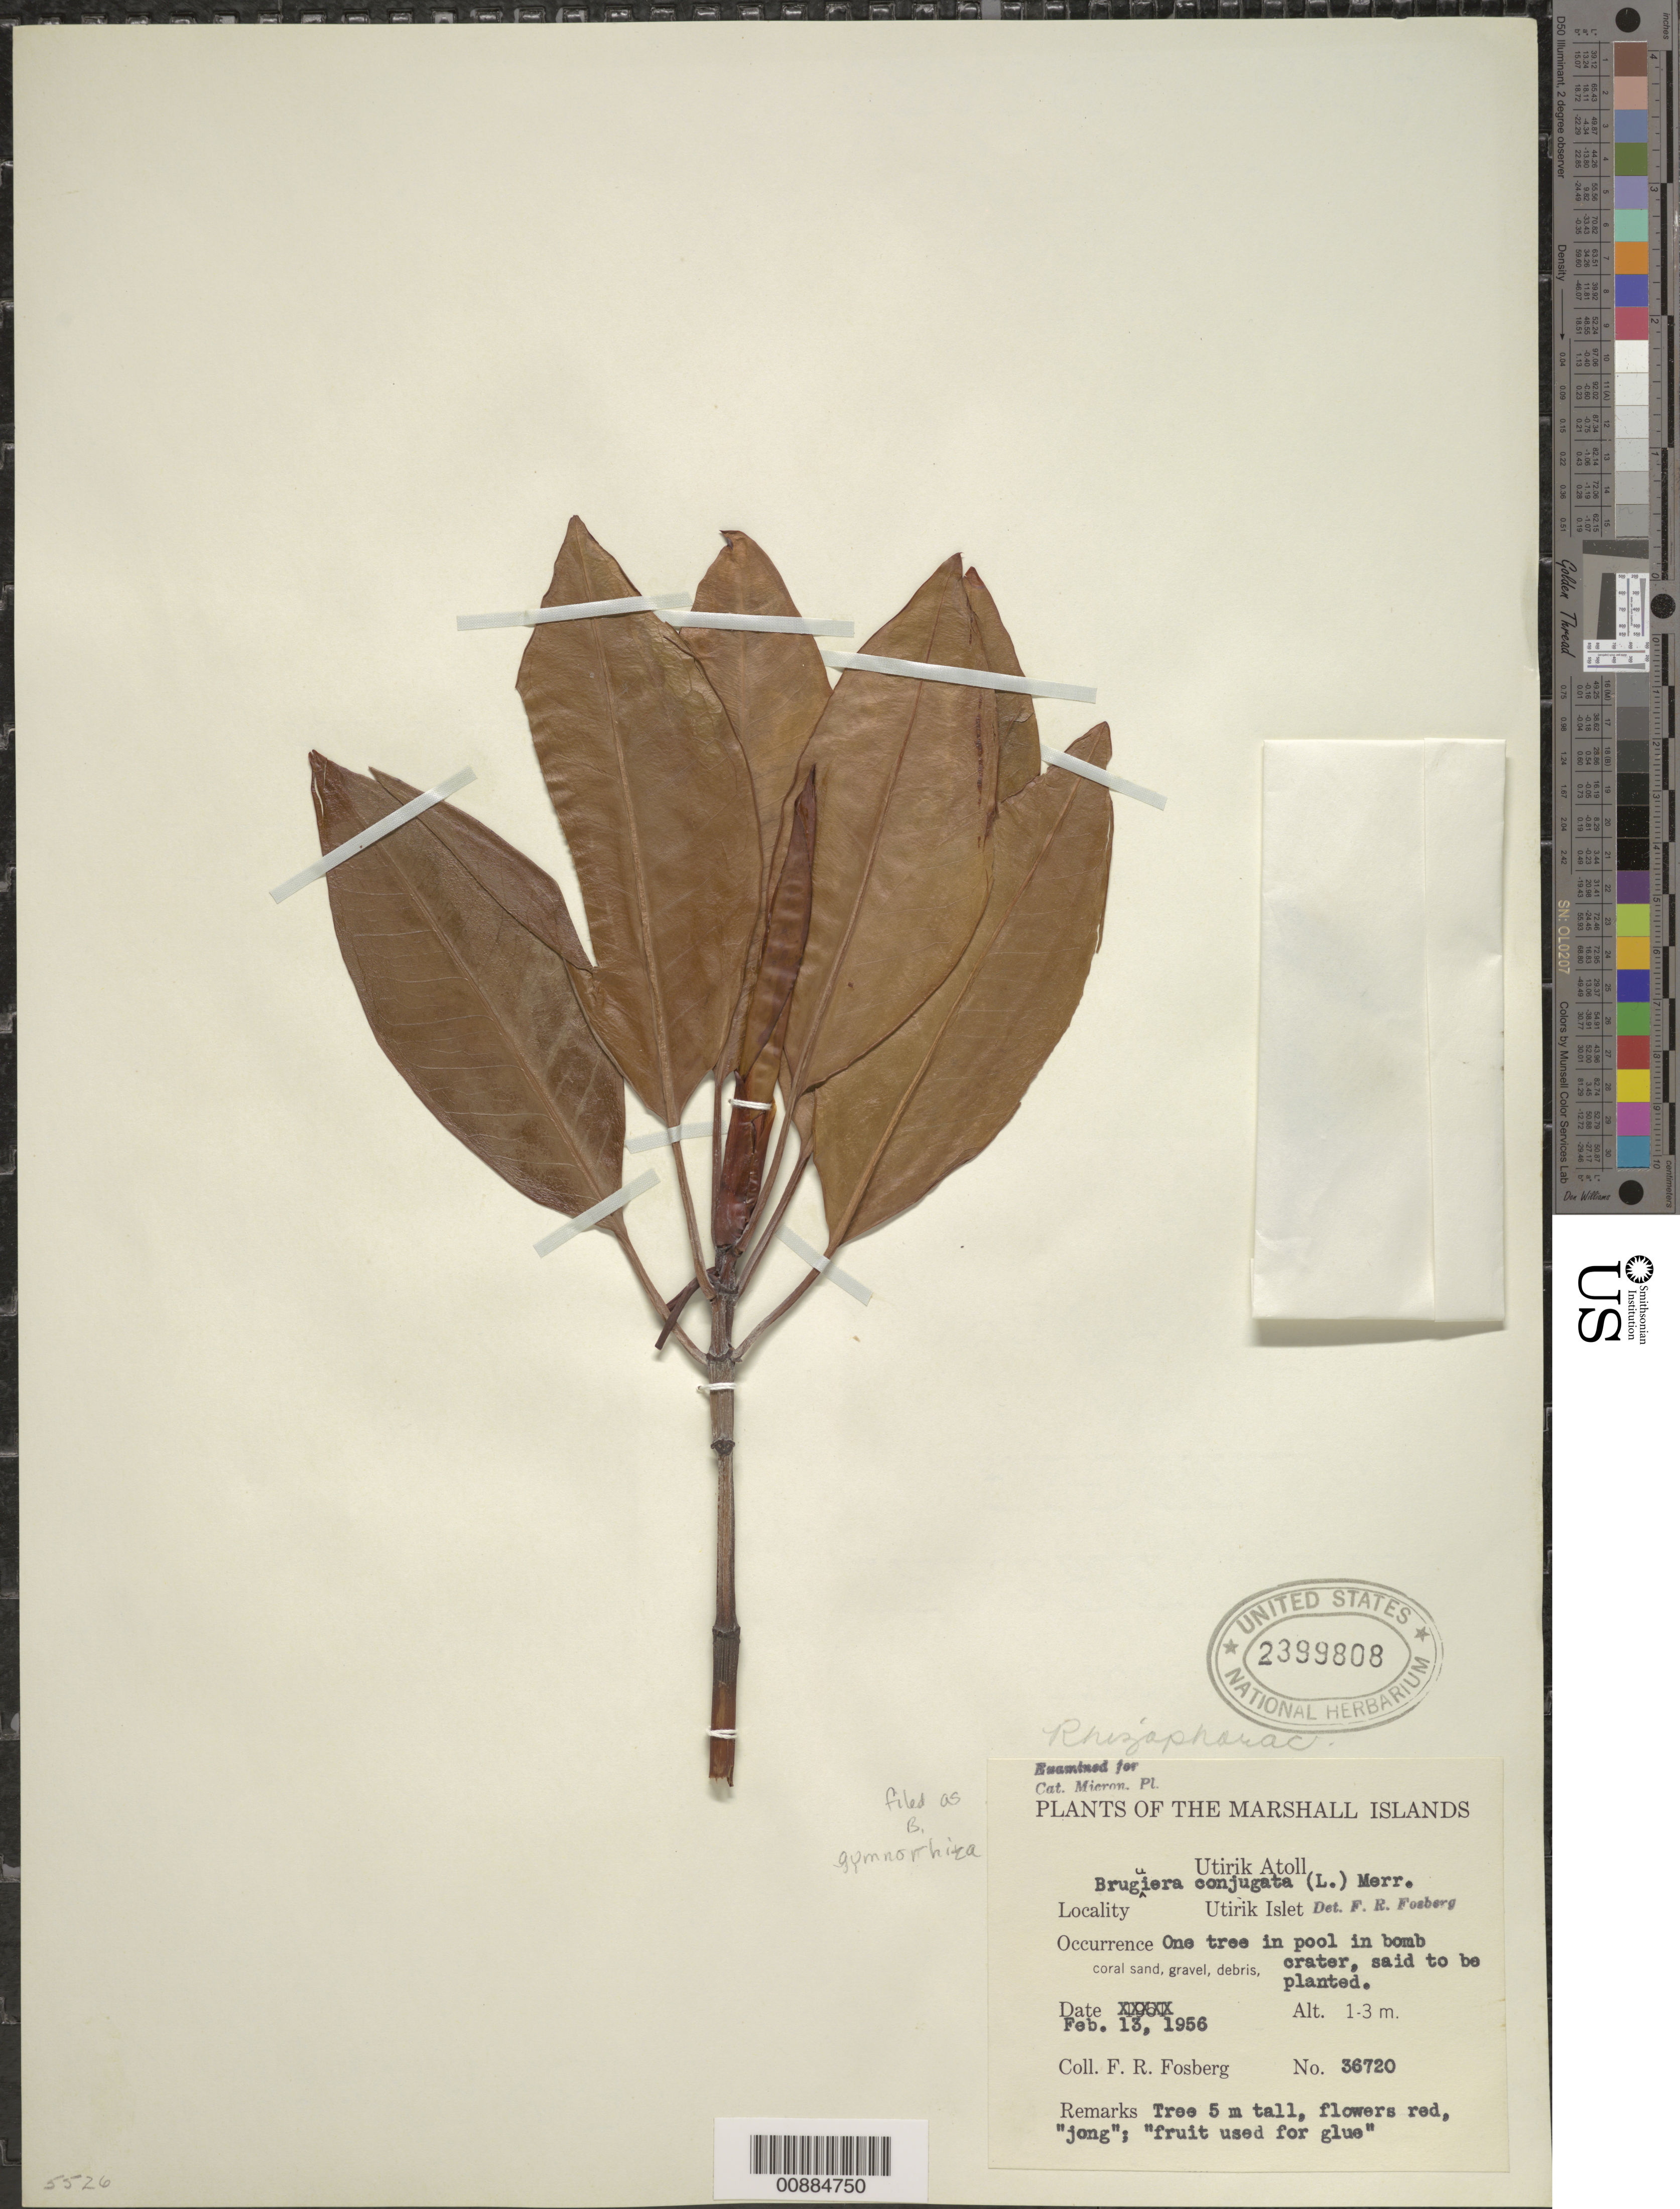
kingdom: Plantae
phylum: Tracheophyta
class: Magnoliopsida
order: Malpighiales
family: Rhizophoraceae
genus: Bruguiera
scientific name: Bruguiera gymnorhiza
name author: (L.) Savigny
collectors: F. R. Fosberg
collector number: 36720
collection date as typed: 13 Feb 1956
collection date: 1956-02-13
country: Marshall Islands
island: Utrik [Utirik] Atoll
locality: Utirik Islet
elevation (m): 1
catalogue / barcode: US 2399808